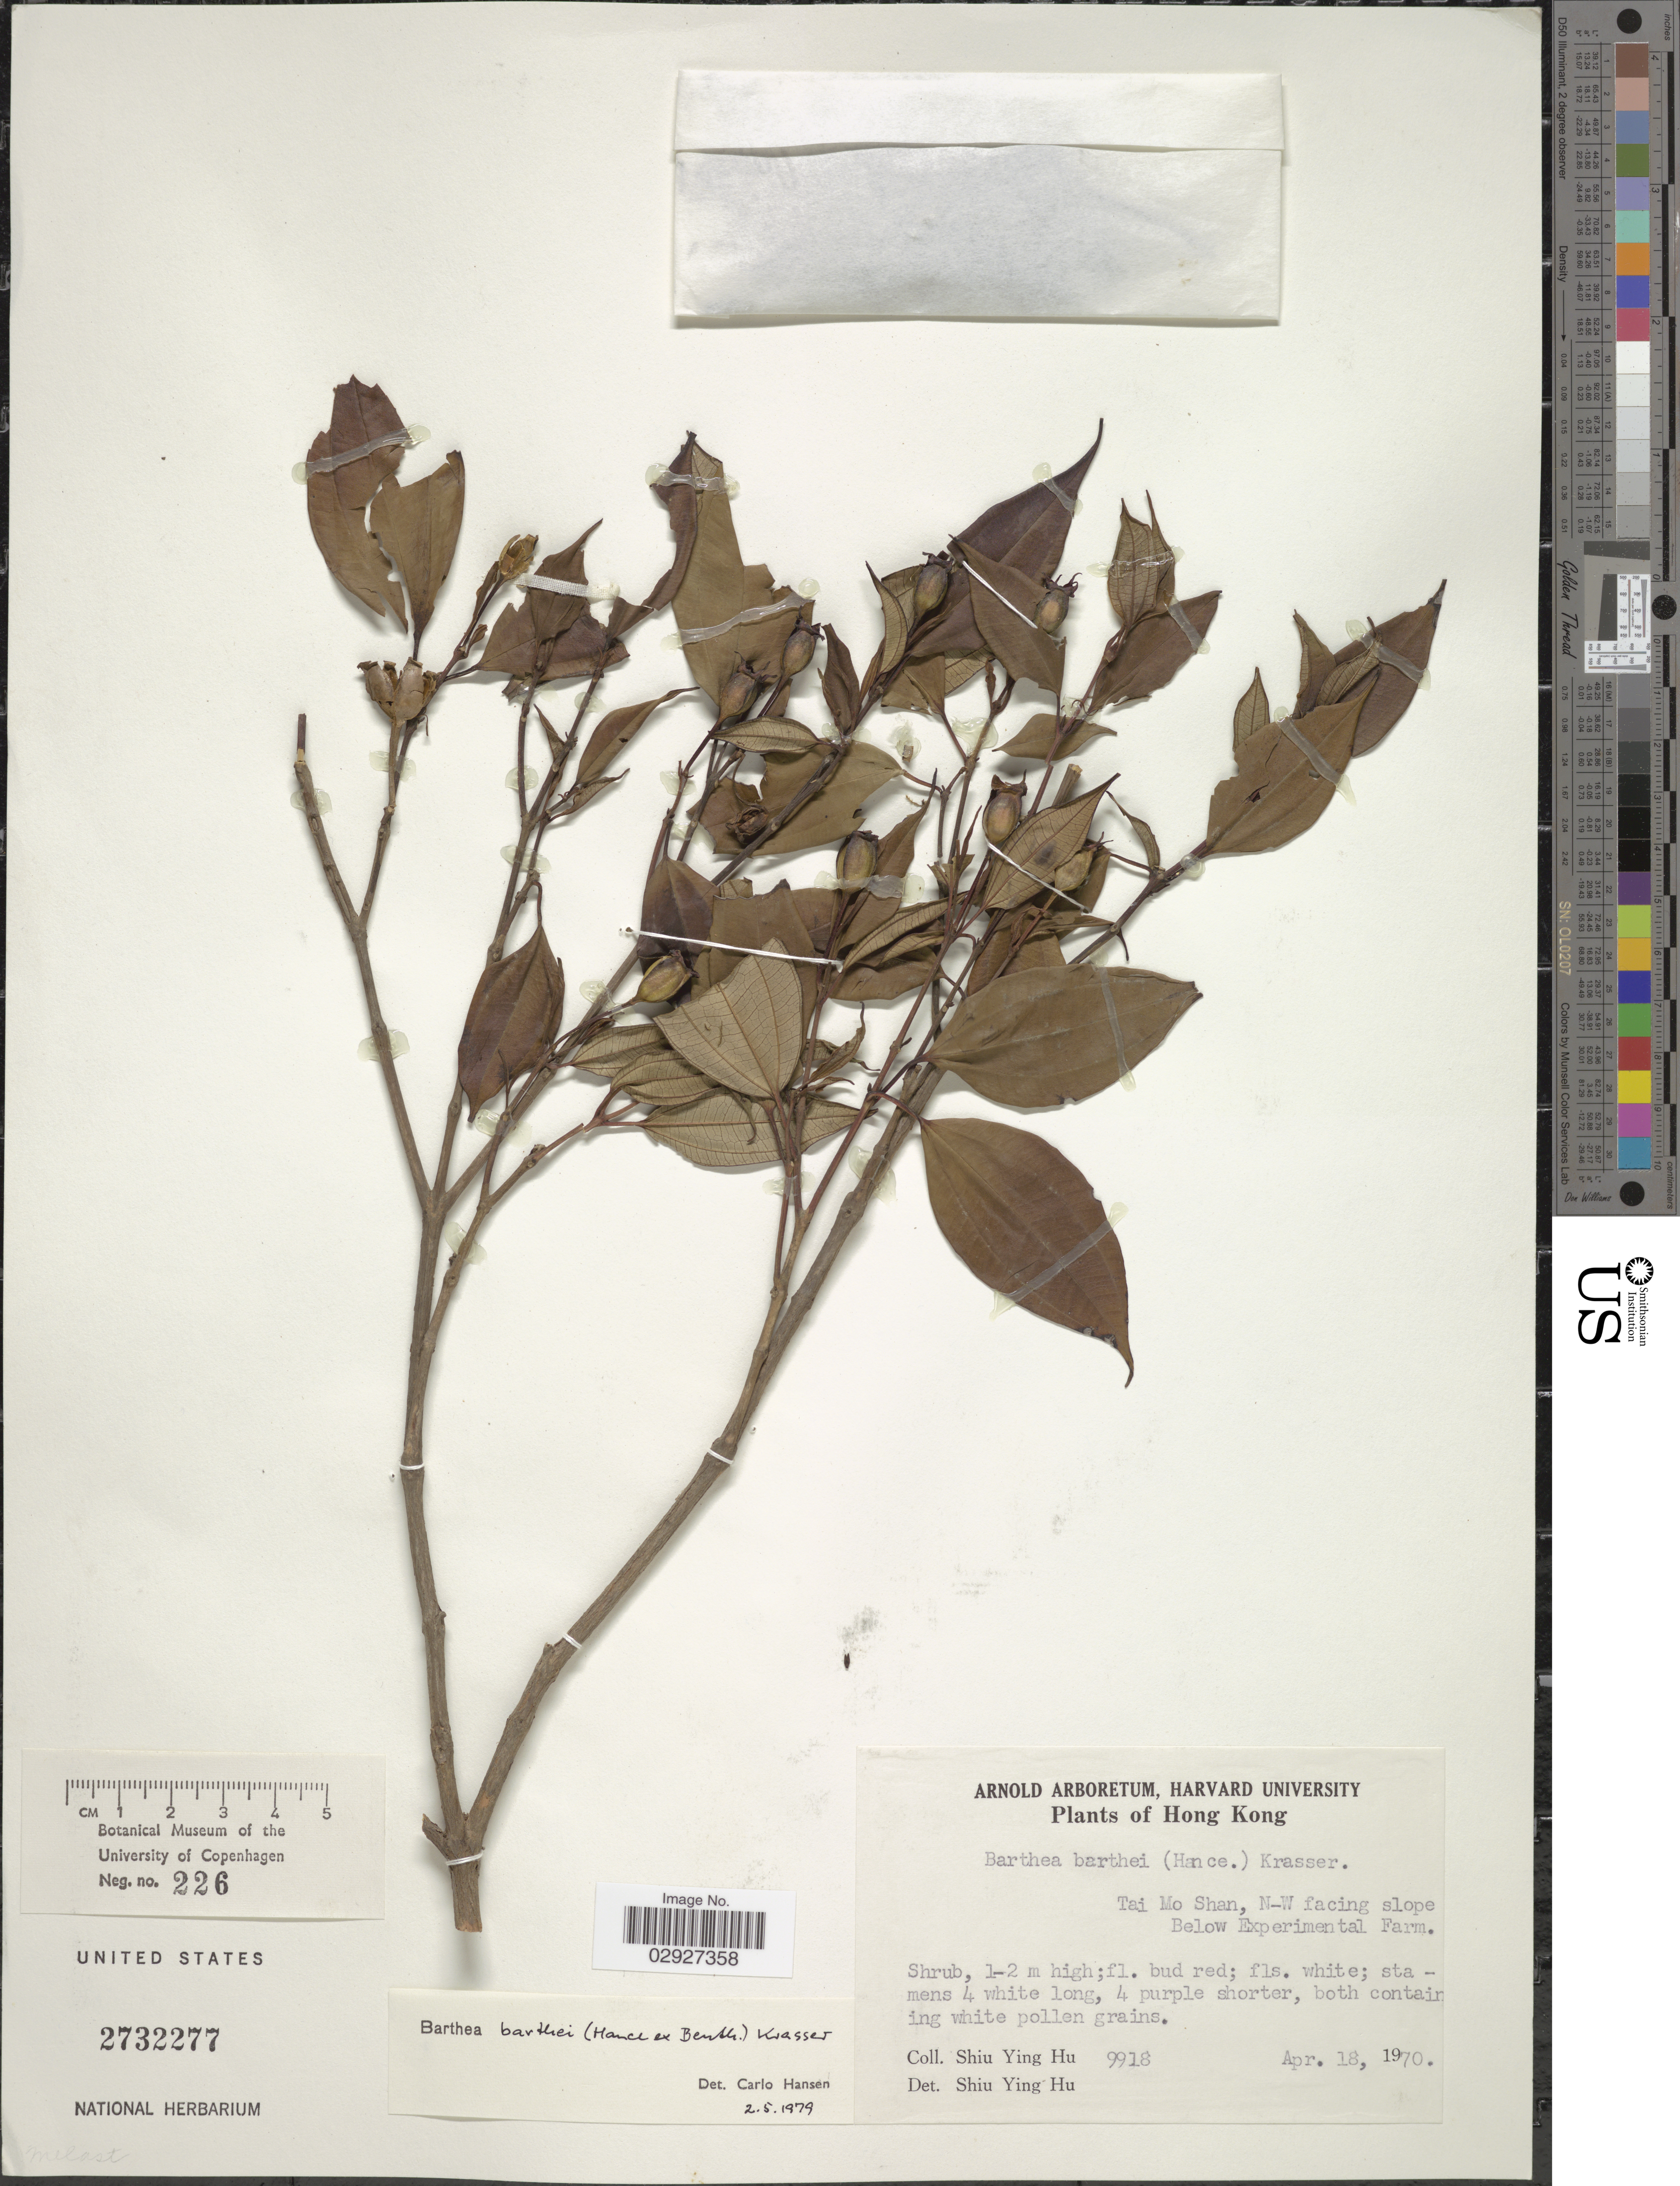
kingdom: Plantae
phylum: Tracheophyta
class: Magnoliopsida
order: Myrtales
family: Melastomataceae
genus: Barthea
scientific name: Barthea barthei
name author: (Hance ex Benth.) Krasser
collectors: S. Y. Hu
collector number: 9918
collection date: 1970-04-18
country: China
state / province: Hong Kong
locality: Tai Mo Shan, N-W facing slope, Below Experimental Farm.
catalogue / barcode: US 2732277